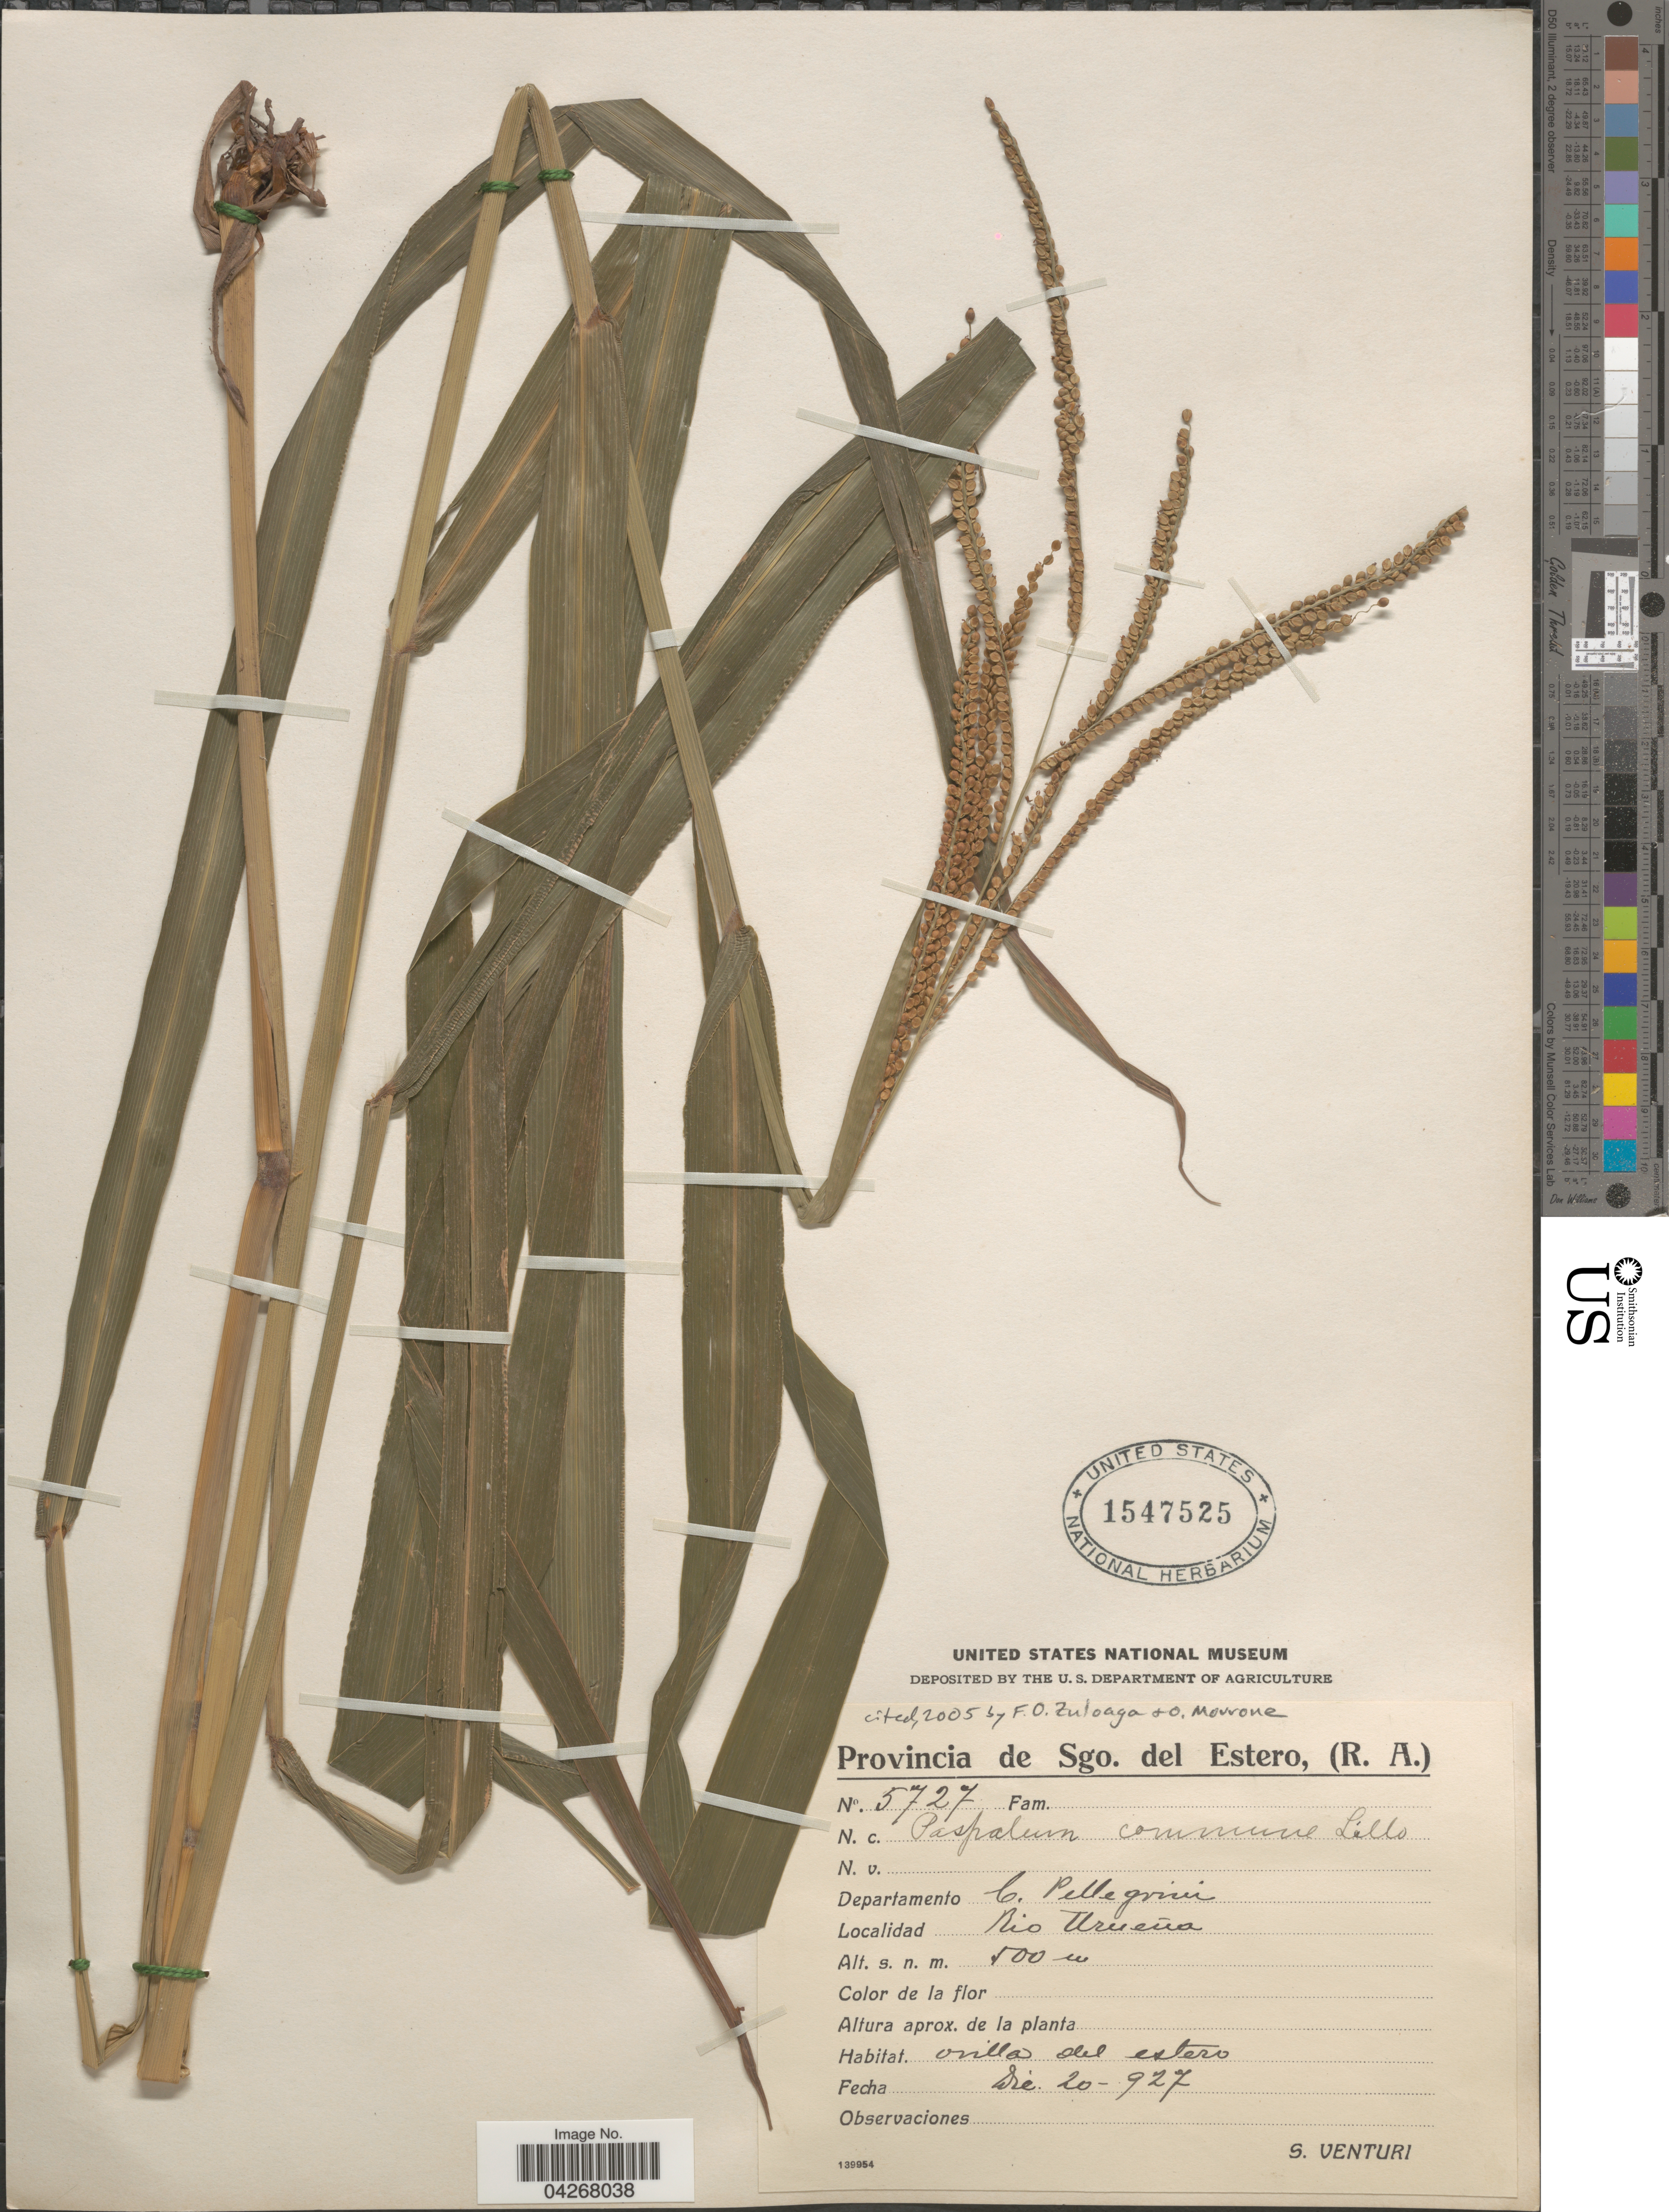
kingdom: Plantae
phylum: Tracheophyta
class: Liliopsida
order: Poales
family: Poaceae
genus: Paspalum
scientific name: Paspalum commune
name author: Lillo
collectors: S. Venturi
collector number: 5727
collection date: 1927-12-20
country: Argentina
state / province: Santiago del Estero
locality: Sgo. del Estero. Departamento C. Pellegrini. Rio Urueña. Orilla del estero.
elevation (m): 500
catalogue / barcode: US 1547525